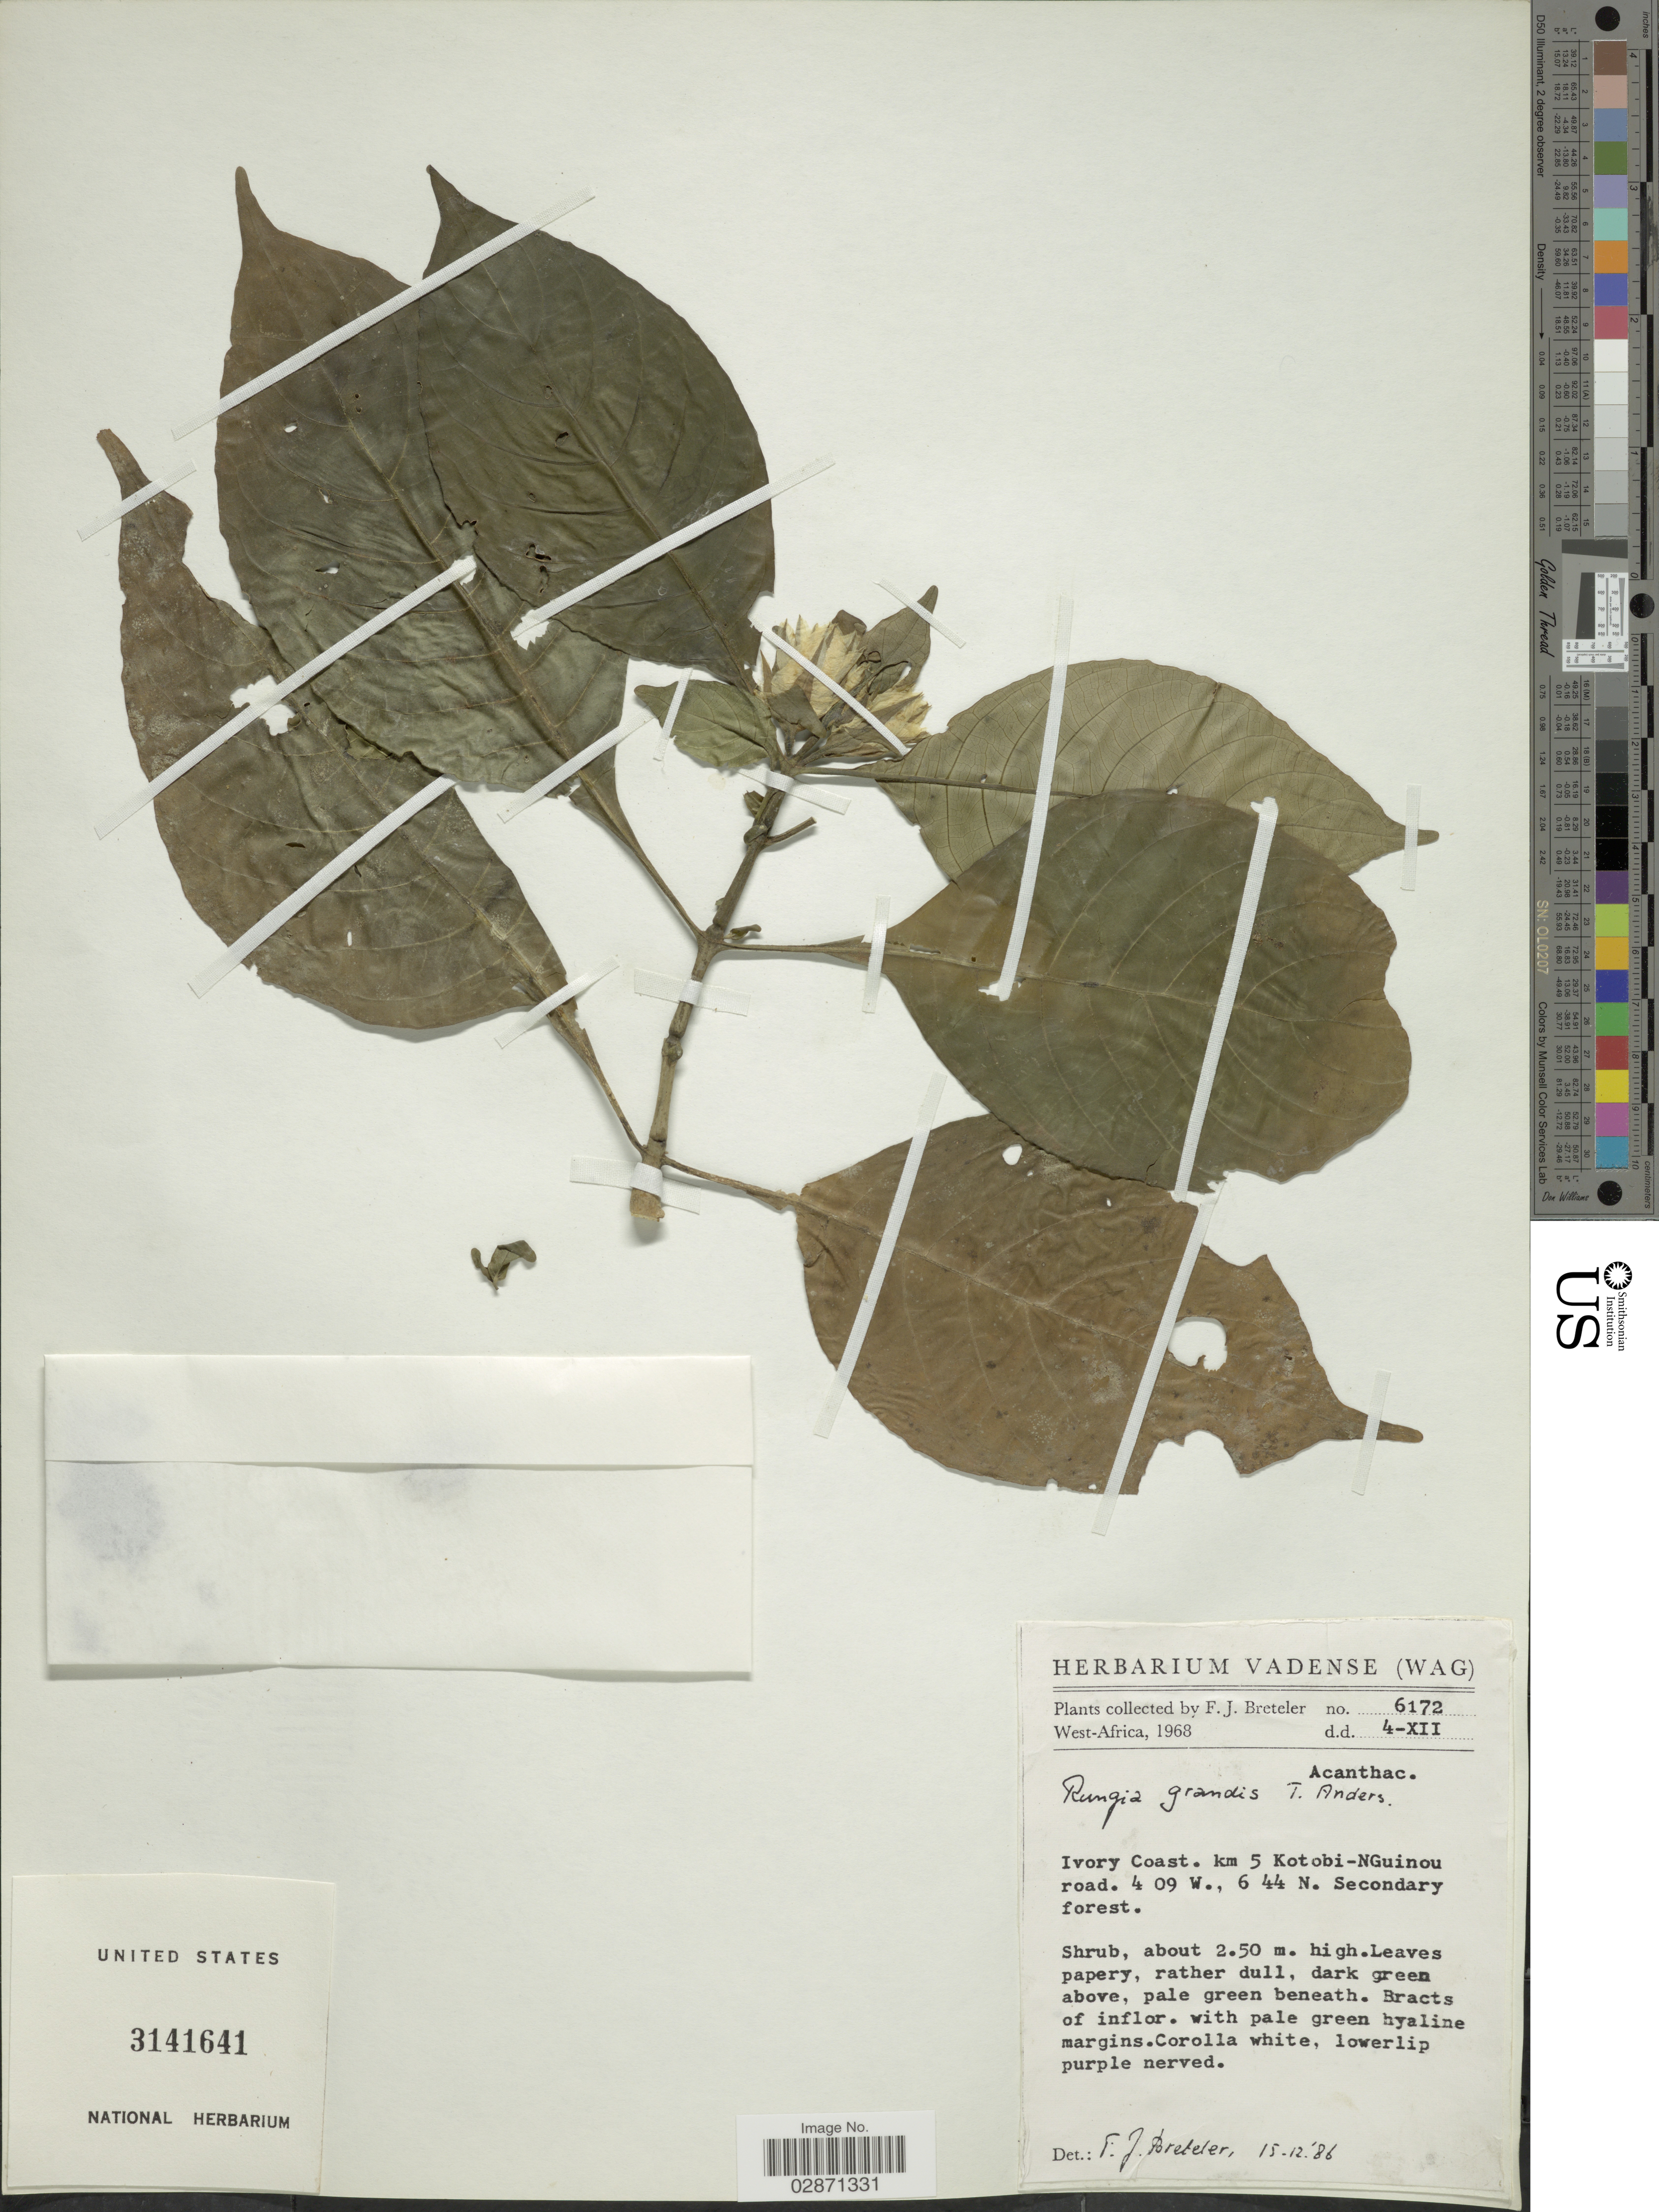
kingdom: Plantae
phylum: Tracheophyta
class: Magnoliopsida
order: Lamiales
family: Acanthaceae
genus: Rungia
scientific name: Rungia grandis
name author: T. Anderson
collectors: F. J. Breteler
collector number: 6172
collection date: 1968-12-04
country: Ivory Coast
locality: West-Africa. Km 5 Kotobi-NGuinou road.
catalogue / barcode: US 3141641